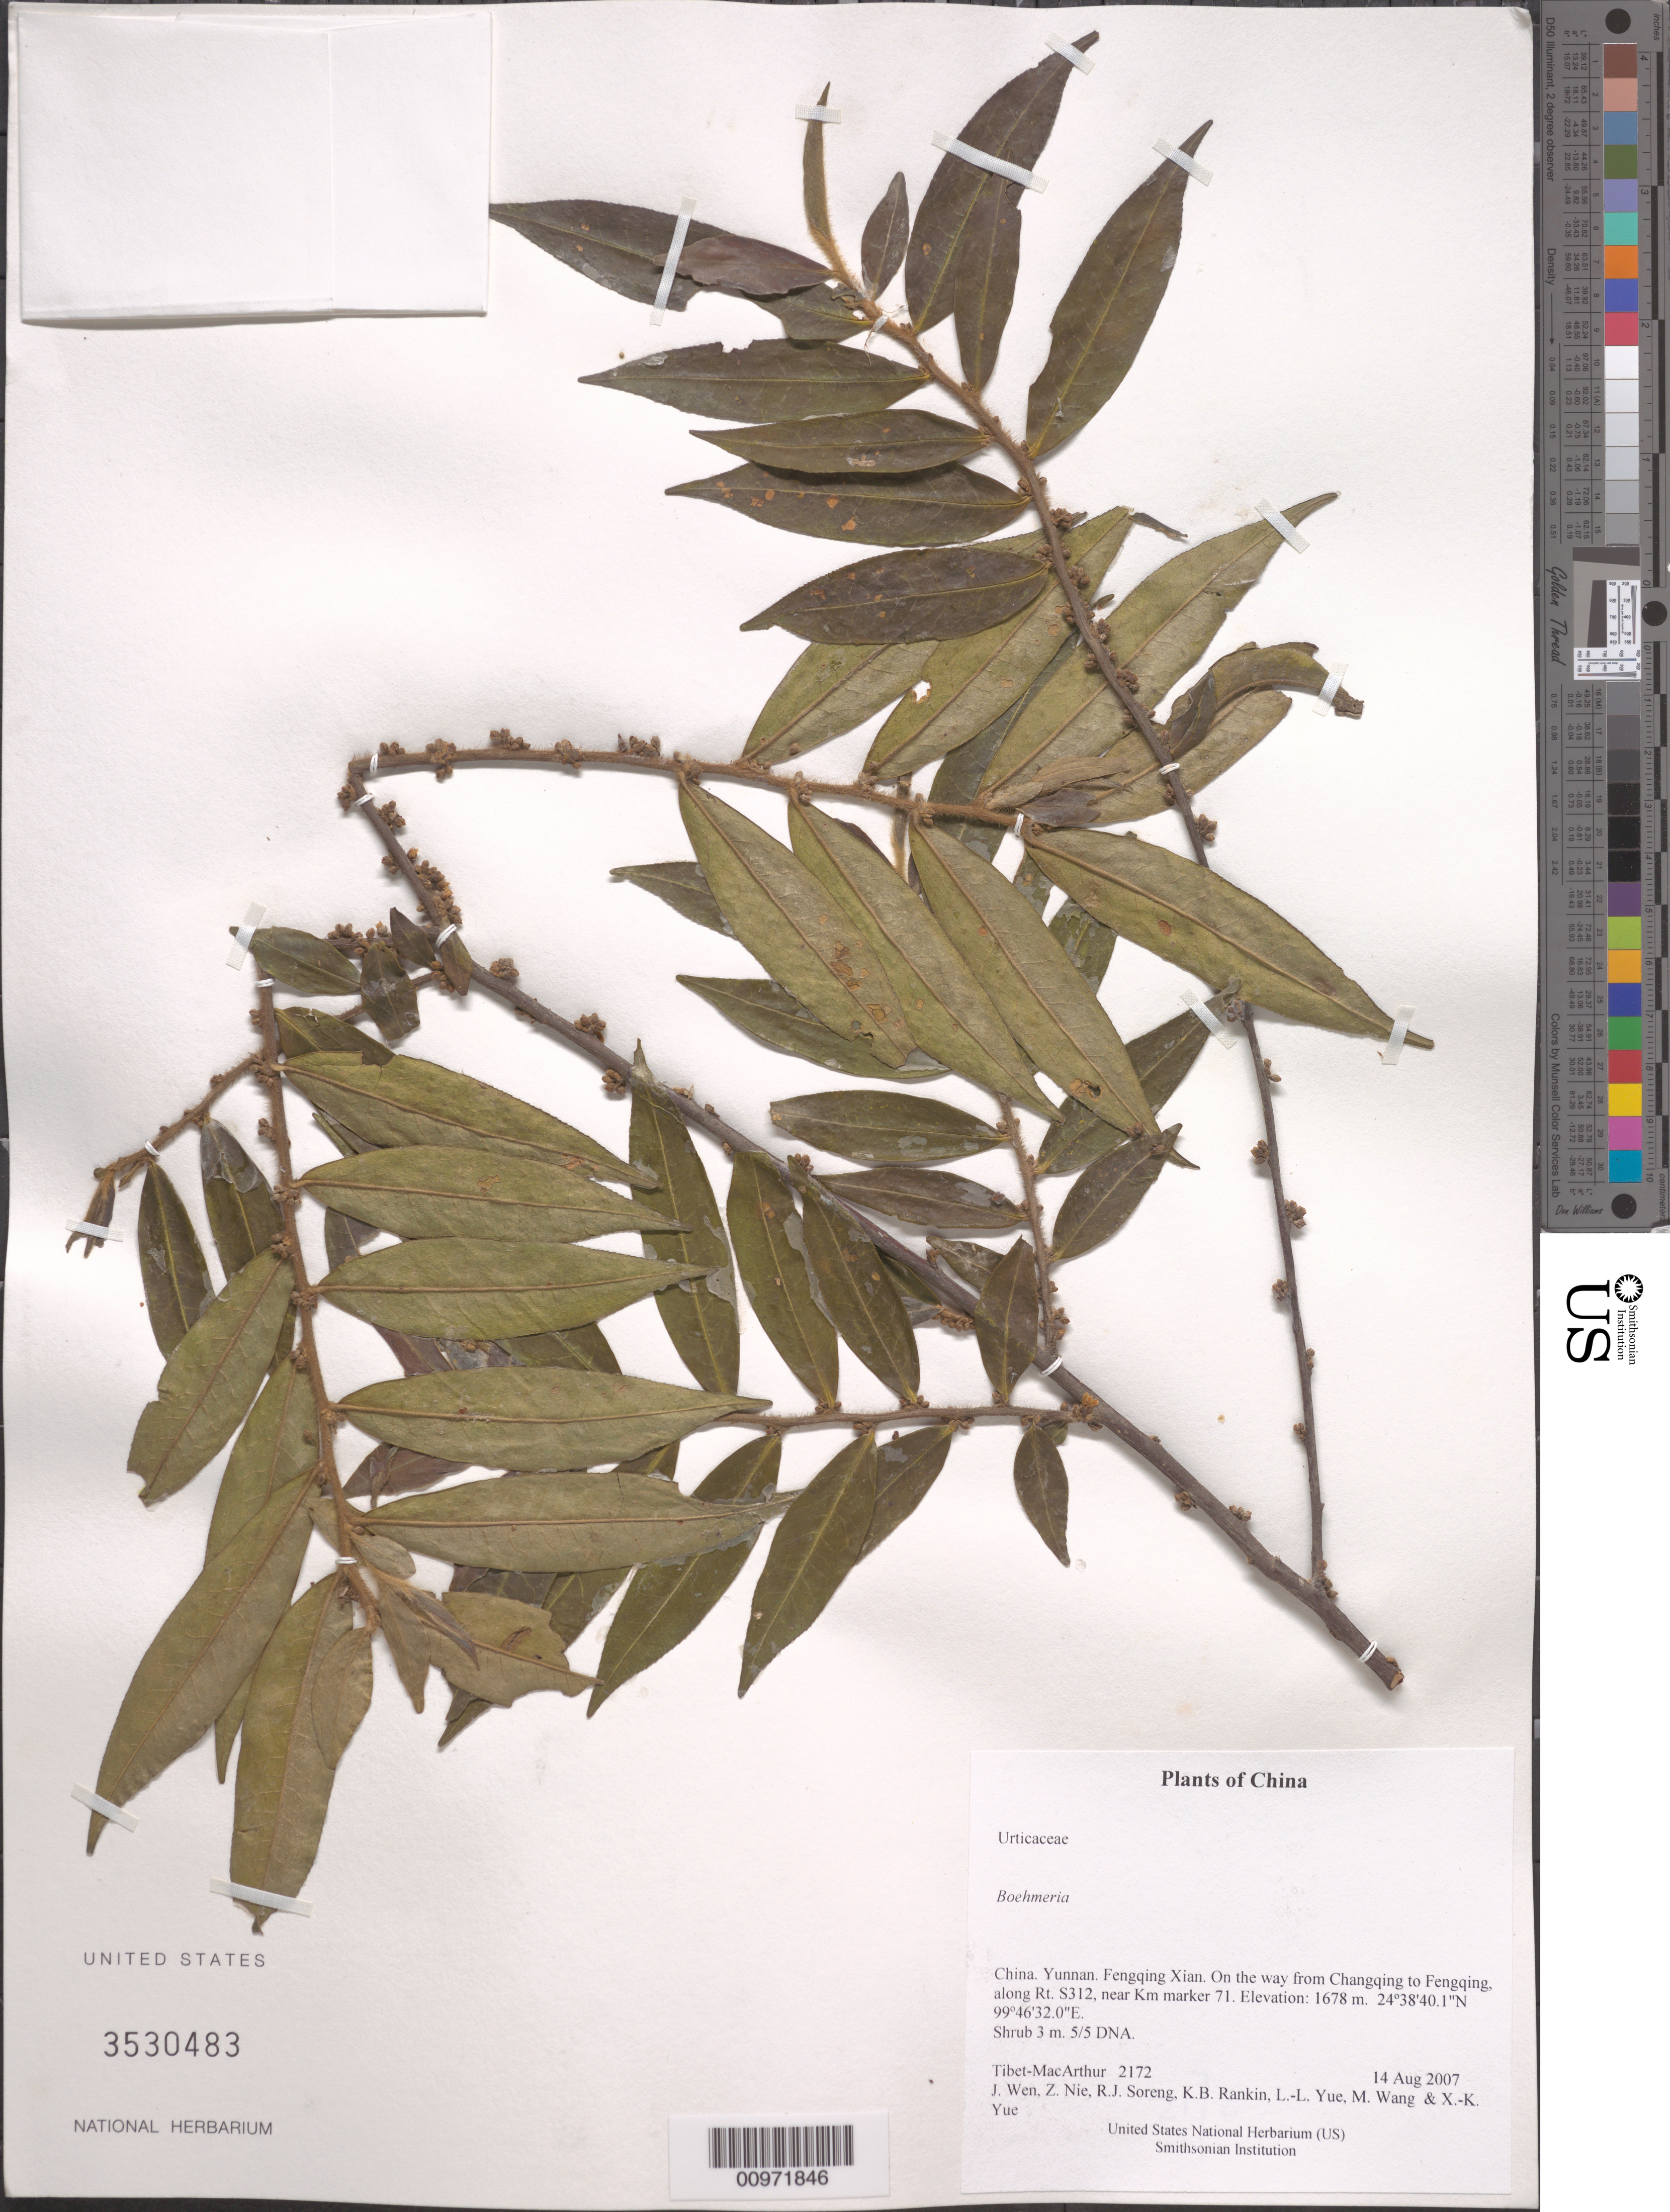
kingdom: Plantae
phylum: Tracheophyta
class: Magnoliopsida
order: Rosales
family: Urticaceae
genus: Boehmeria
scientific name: Boehmeria sp.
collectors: Tibet-MacArthur, J. Wen, Z. Nie, R. J. Soreng, K. Rankin, L. Yue, M. Wang & X. Yue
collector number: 2172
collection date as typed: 14 Aug 2007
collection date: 2007-08-14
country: China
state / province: Yunnan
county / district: Fengqing Xian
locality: On the way from Changqing to Fengqing, along Rt. S312, near Km marker 71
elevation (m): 1678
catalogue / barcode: US 3530483